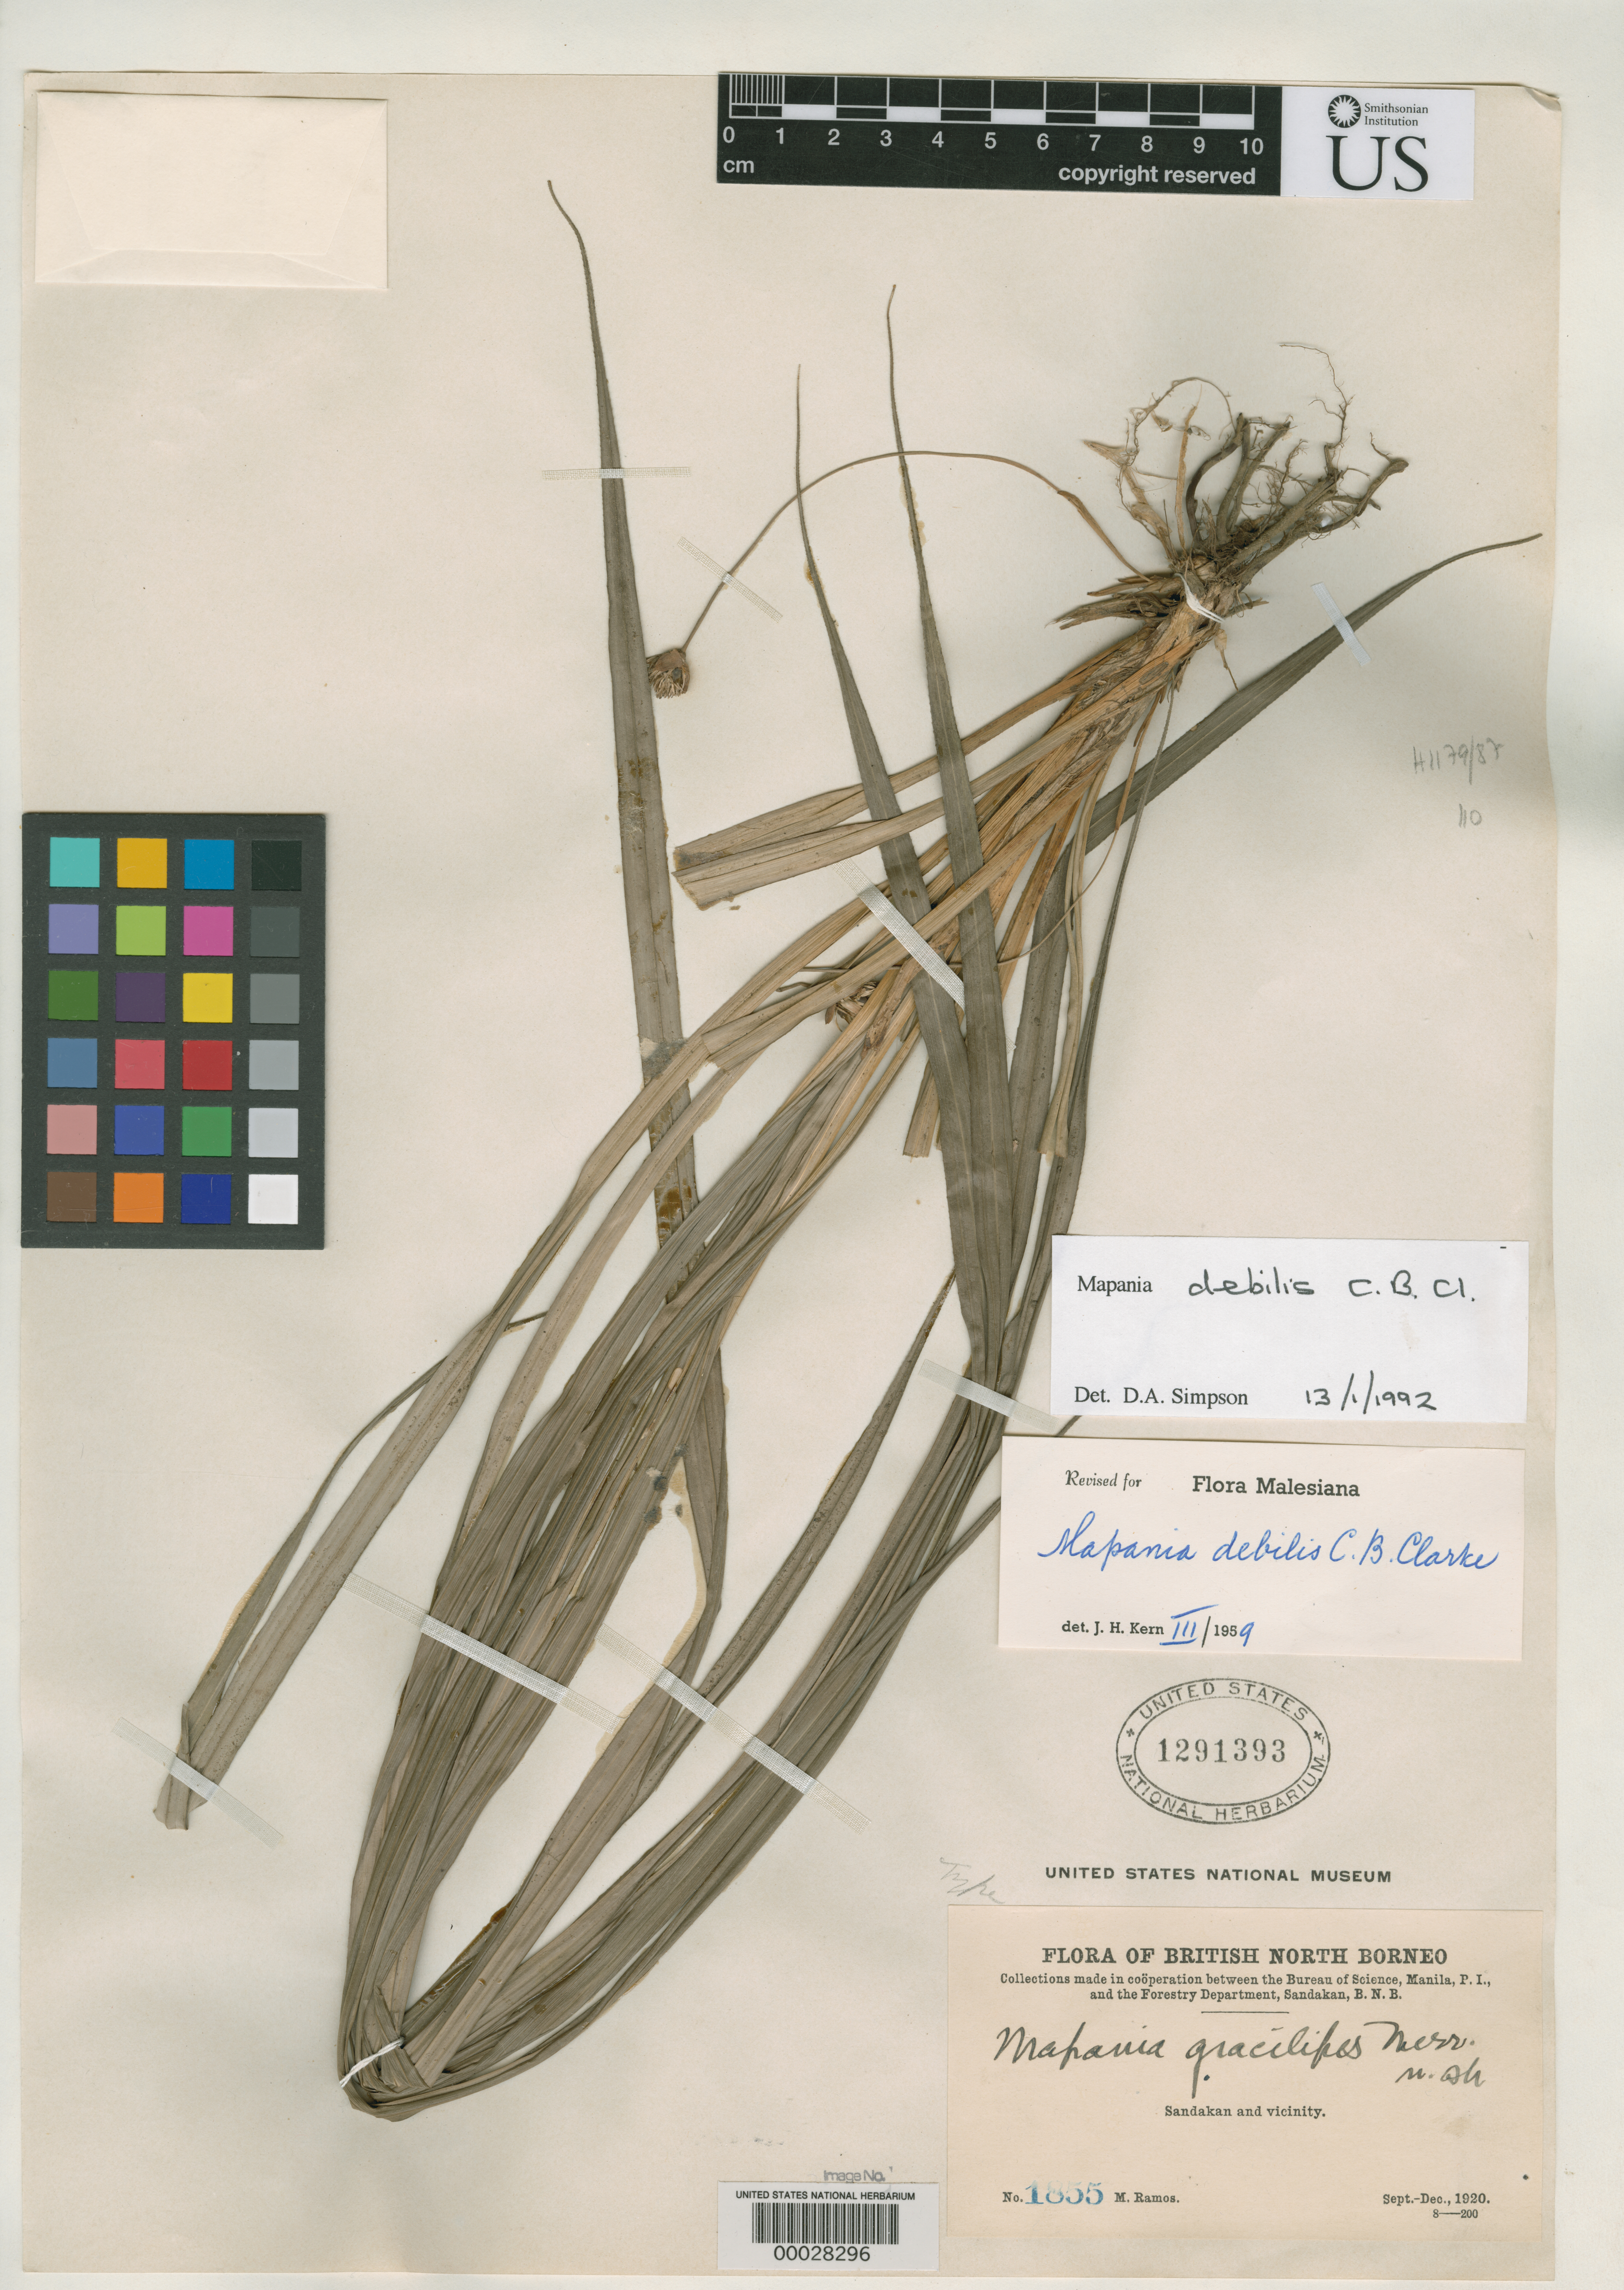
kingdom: Plantae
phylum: Tracheophyta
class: Liliopsida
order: Poales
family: Cyperaceae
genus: Mapania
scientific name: Mapania gracilipes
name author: Merr.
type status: Isotype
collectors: M. Ramos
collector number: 1855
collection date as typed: Sep 1920 to -- Dec 1920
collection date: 1920-09/1920-12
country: Malaysia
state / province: Sabah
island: Borneo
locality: Sandakan & vicinity.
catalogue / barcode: US 1291393